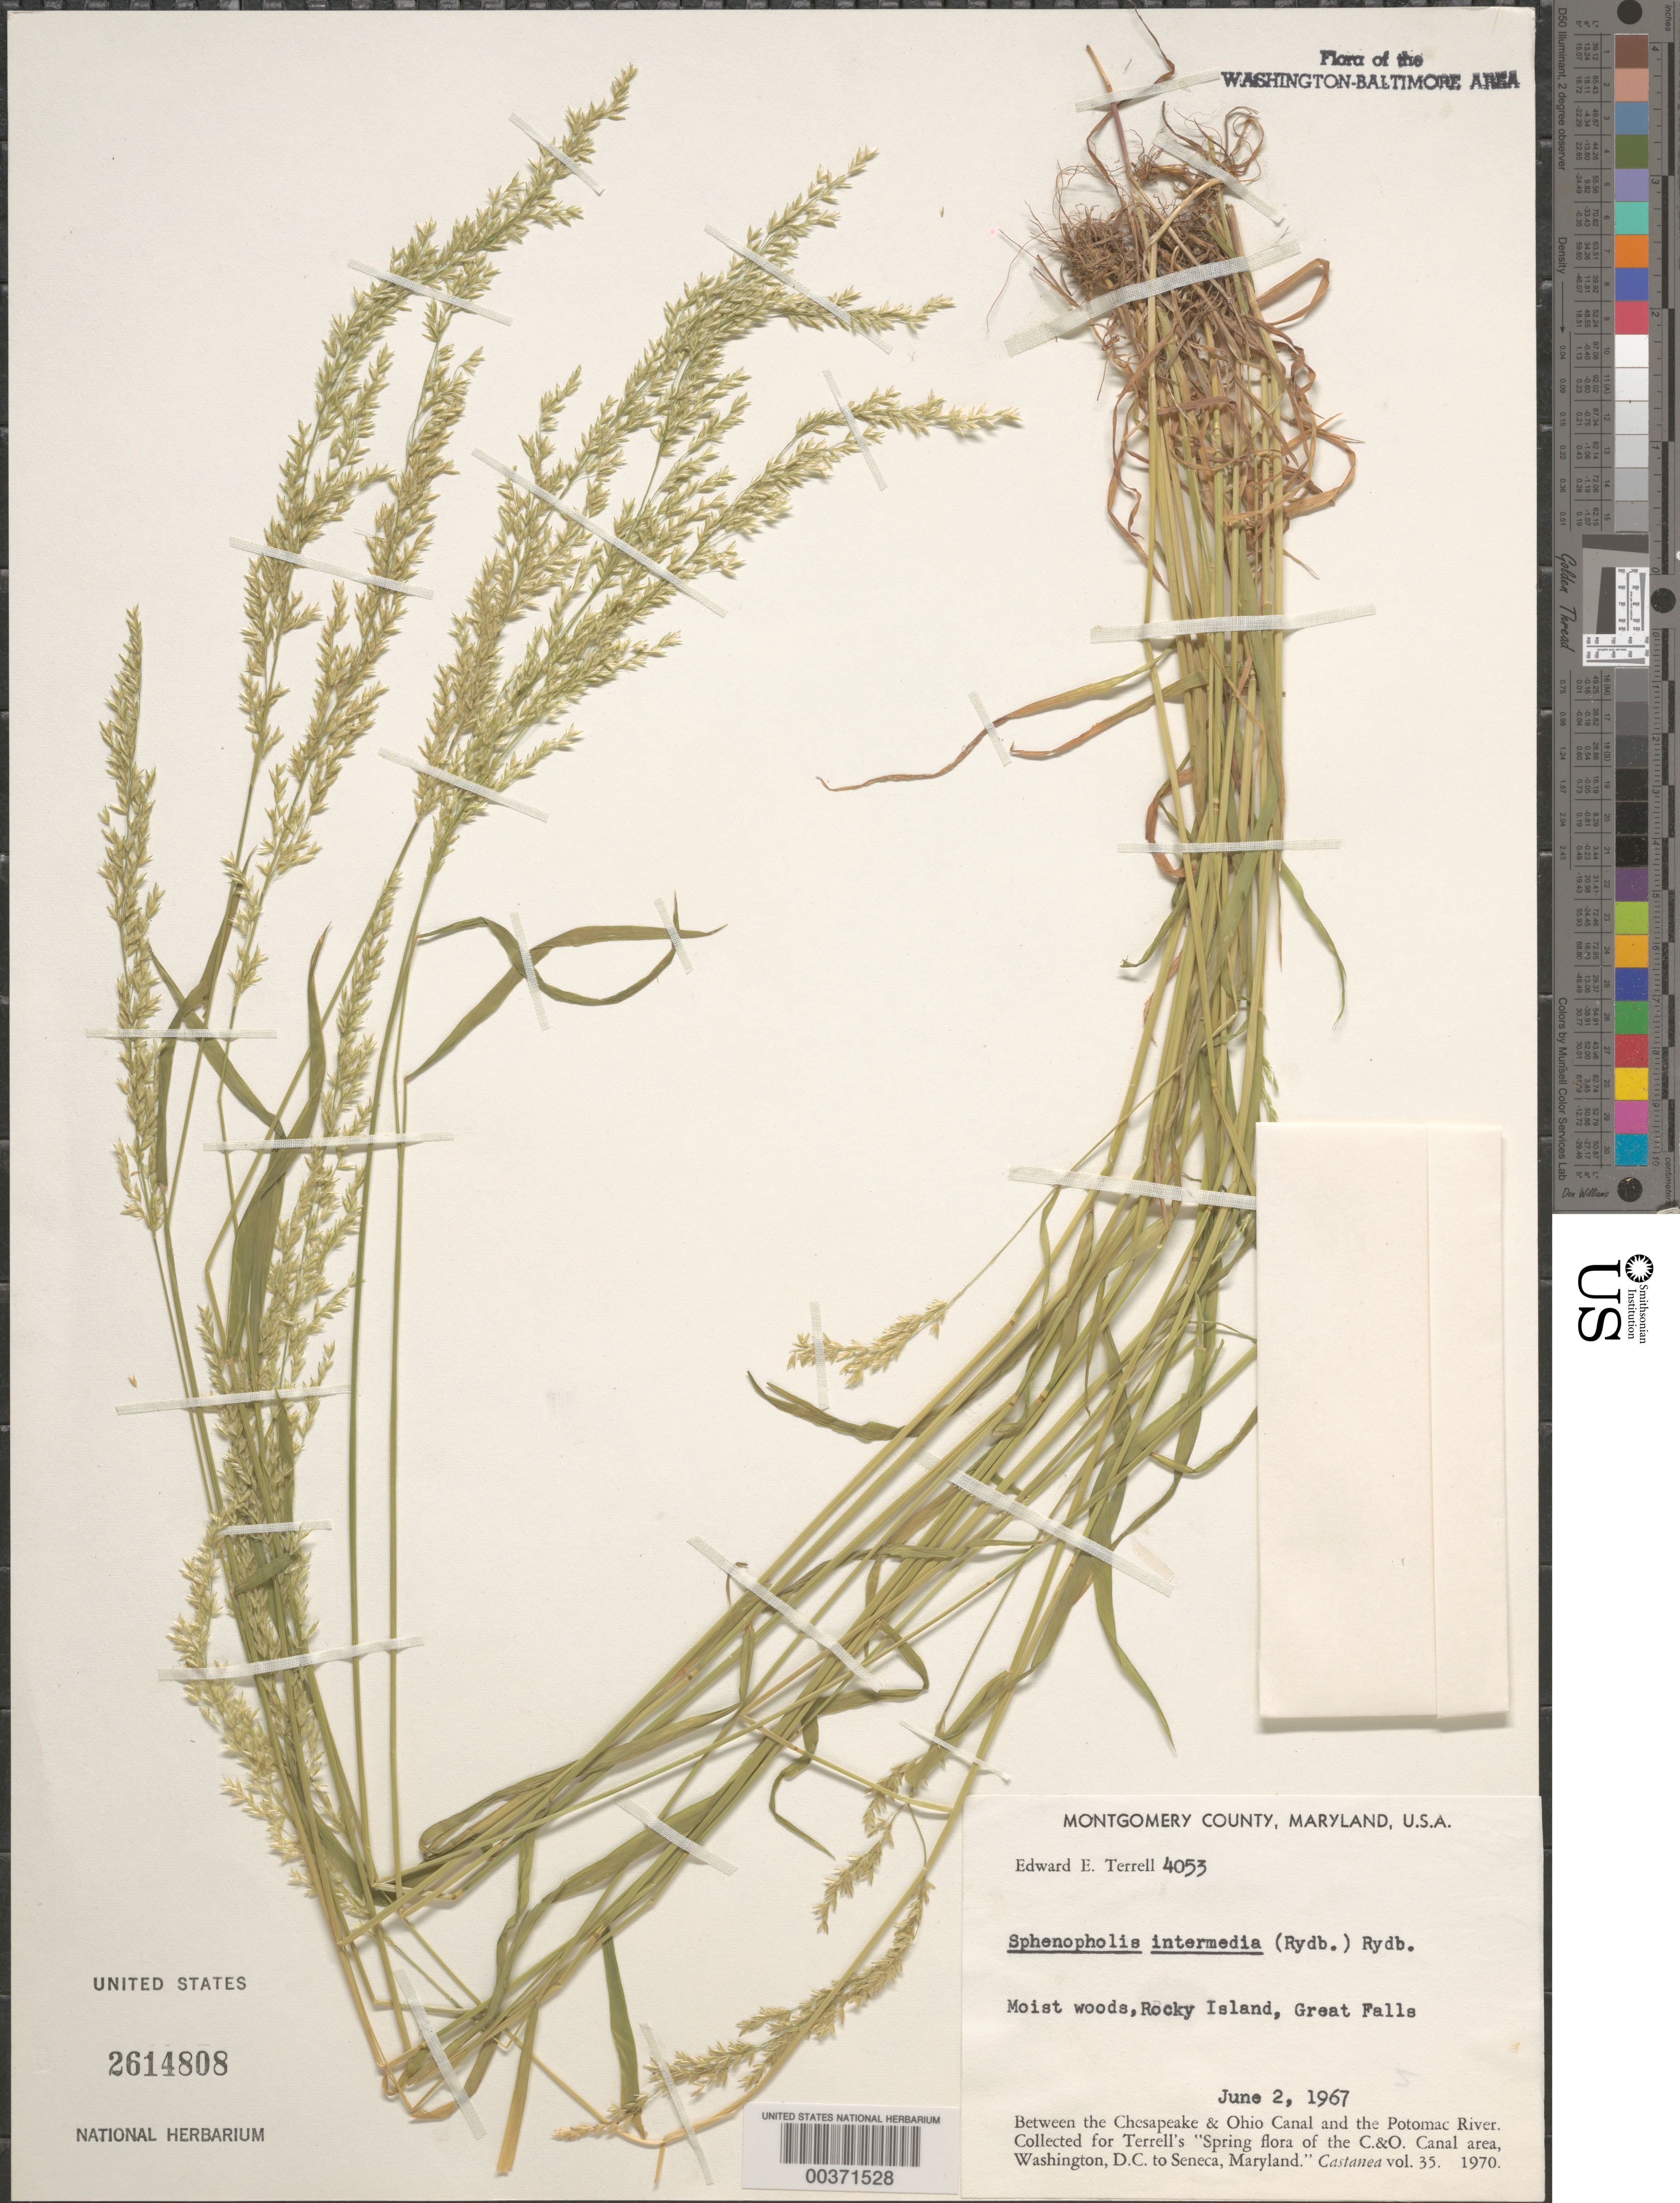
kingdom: Plantae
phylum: Tracheophyta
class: Liliopsida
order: Poales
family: Poaceae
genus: Sphenopholis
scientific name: Sphenopholis intermedia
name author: (Rydb.) Rydb.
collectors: E. E. Terrell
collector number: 4053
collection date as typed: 02 Jun 1967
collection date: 1967-06-02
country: United States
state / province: Maryland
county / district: Montgomery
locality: Rocky Island, Great Falls C. & O. Canal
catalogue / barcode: US 2614808